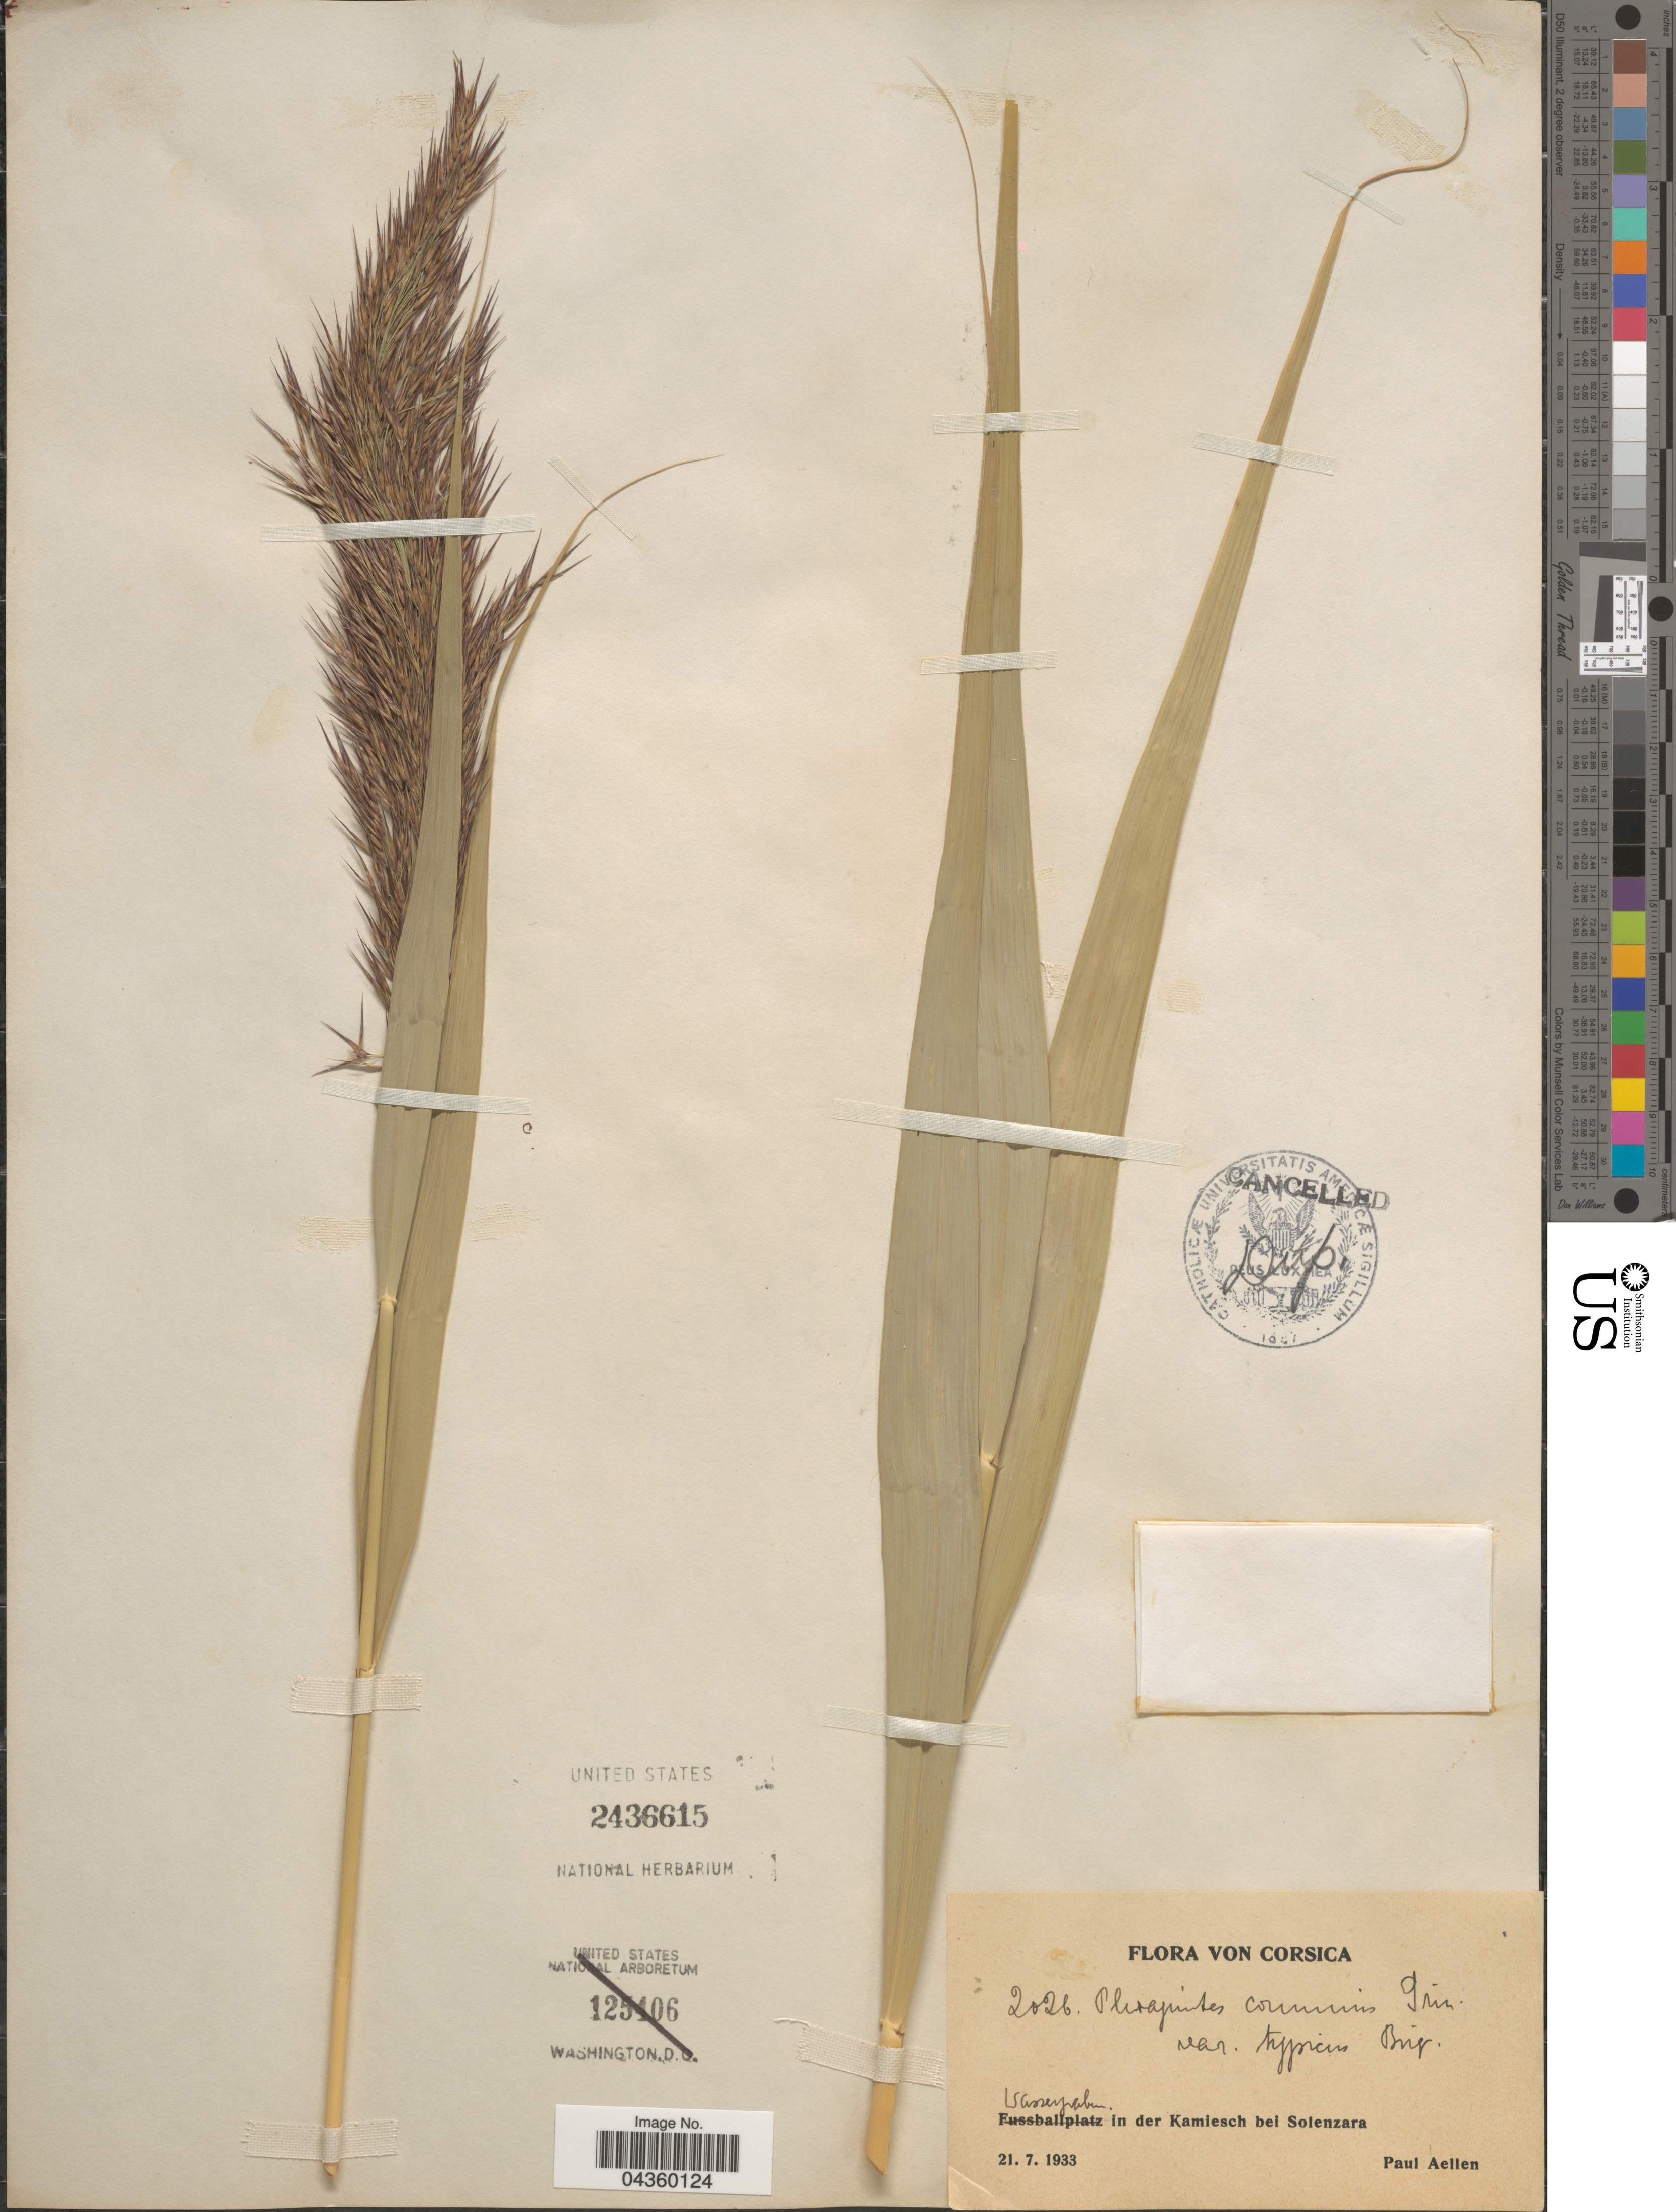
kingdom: Plantae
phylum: Tracheophyta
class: Liliopsida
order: Poales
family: Poaceae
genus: Phragmites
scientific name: Phragmites australis subsp. chrysanthus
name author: (Mabille) Kerguélen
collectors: P. Aellen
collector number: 2026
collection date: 1933-07-21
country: France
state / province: Corsica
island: Corse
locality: Wasserfall in der Kamiesch bei Solenzara.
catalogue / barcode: US 2436615